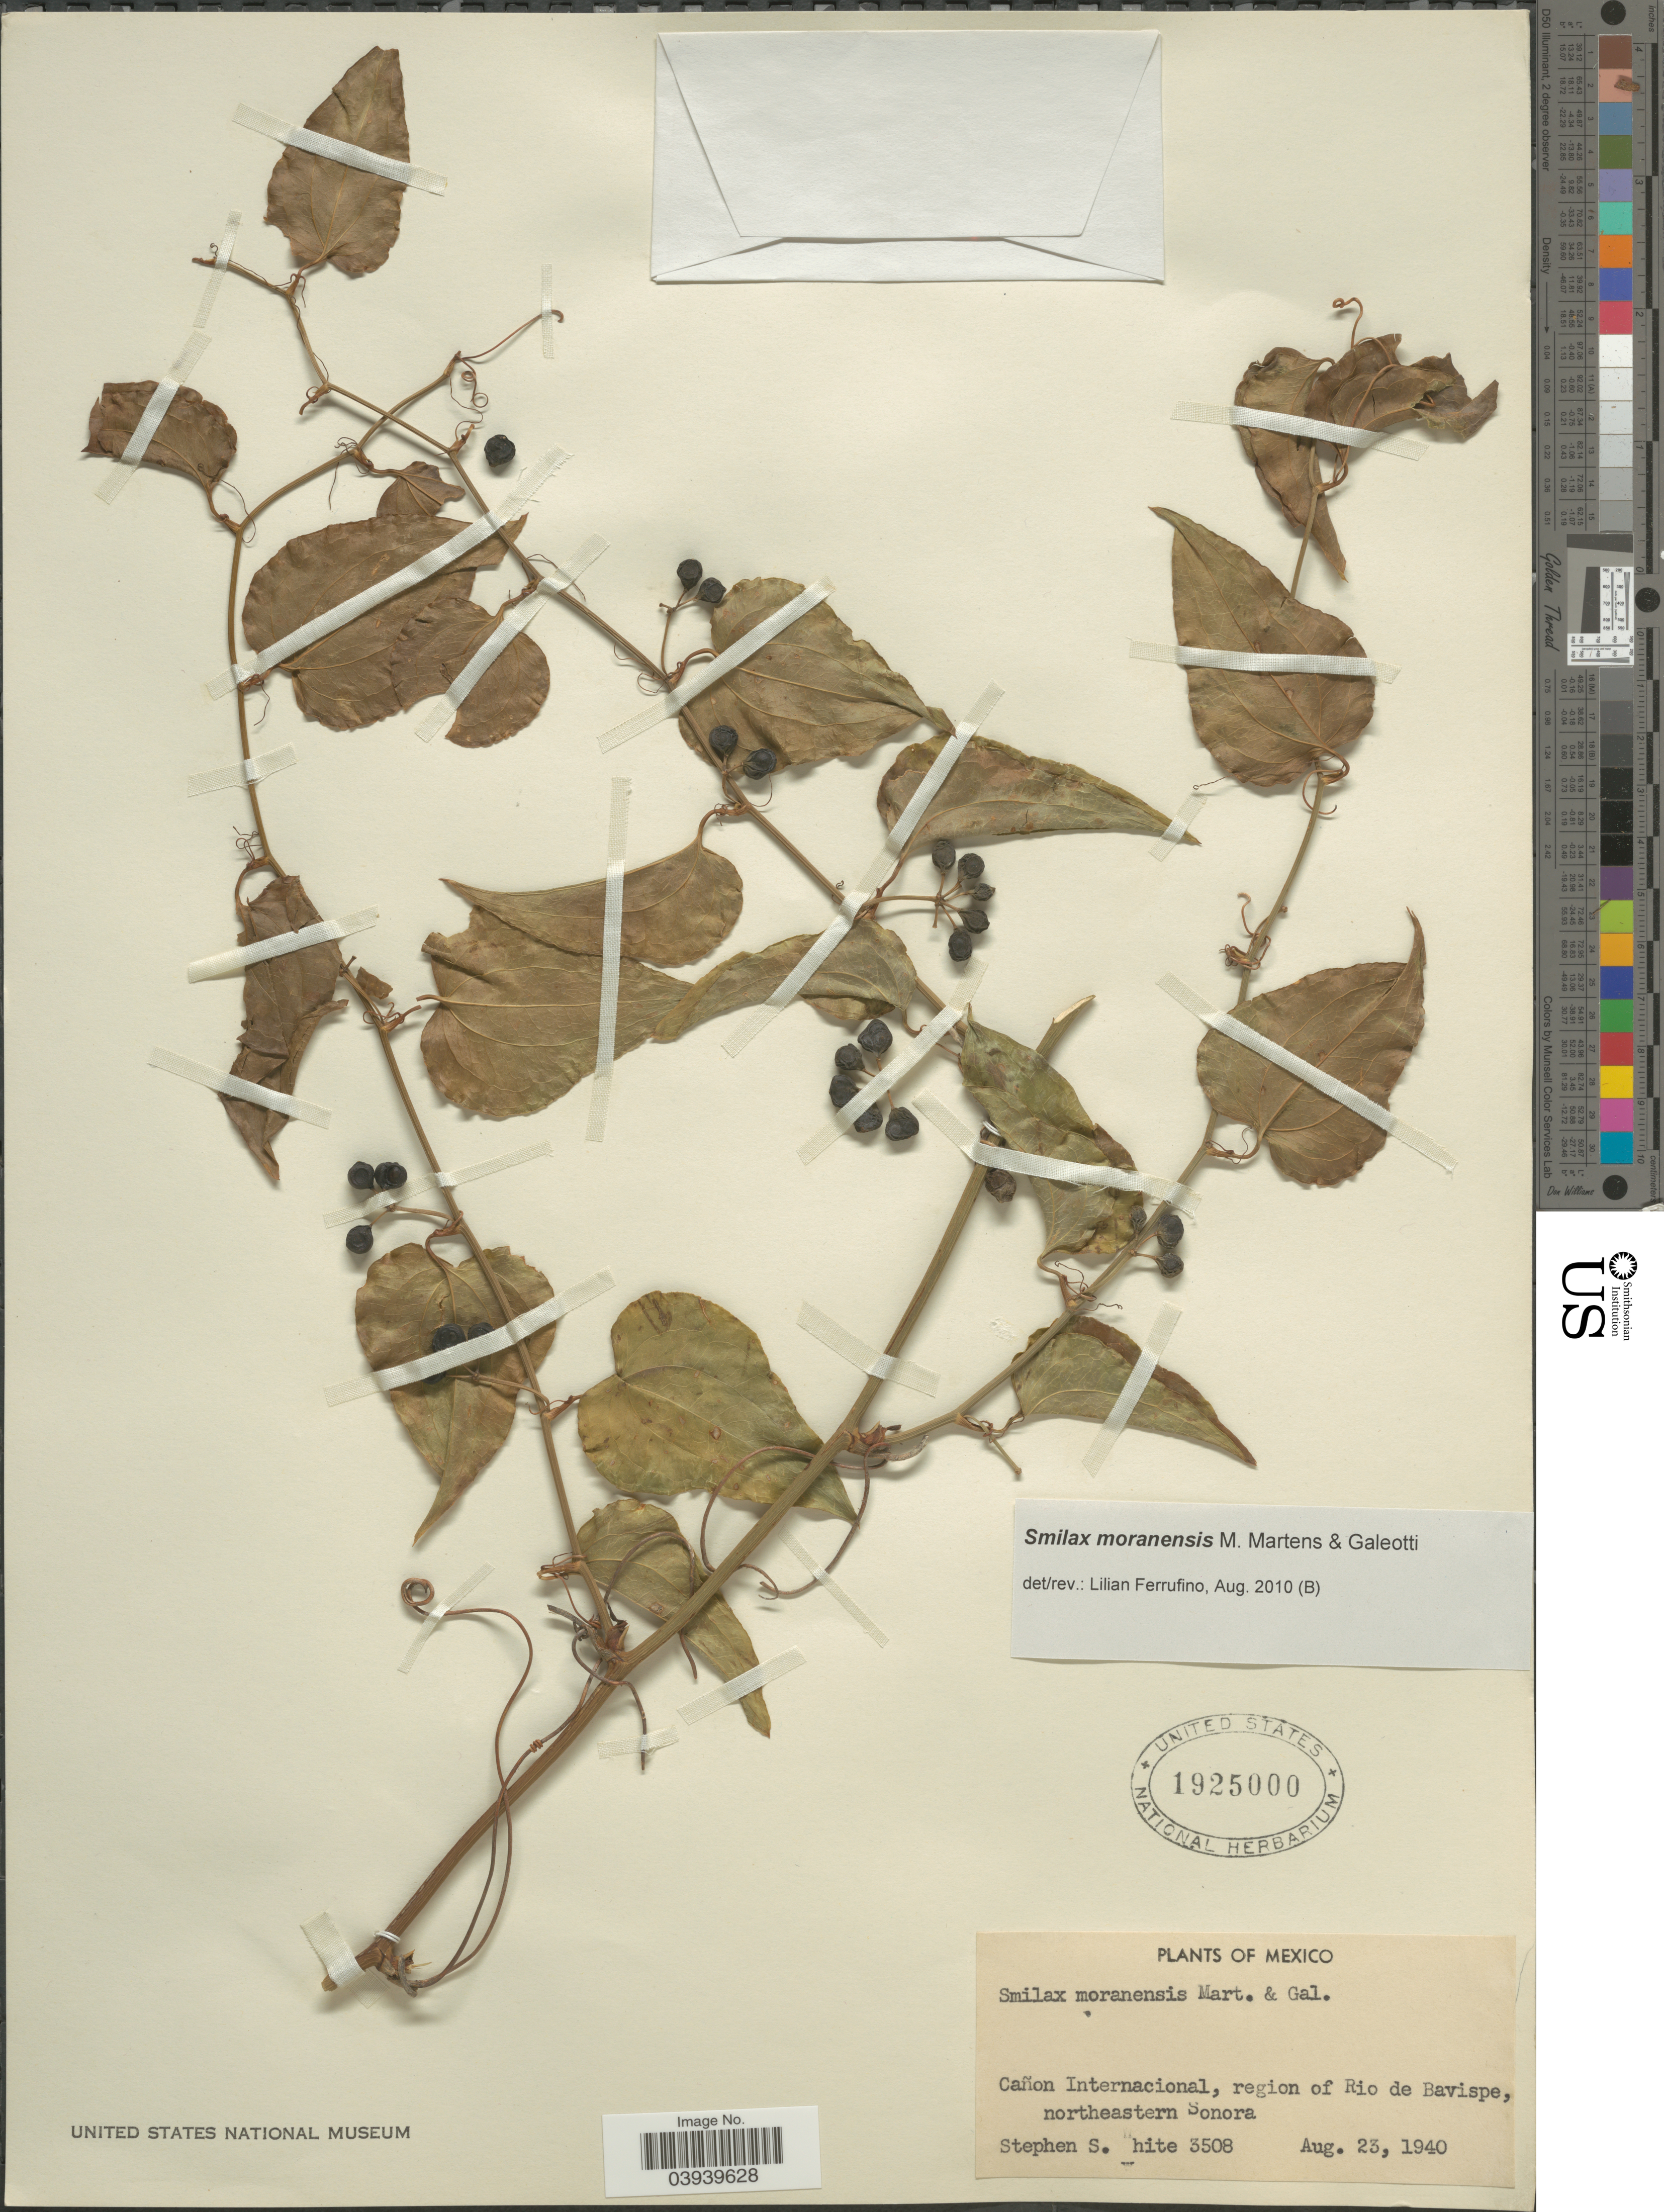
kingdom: Plantae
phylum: Tracheophyta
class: Liliopsida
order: Liliales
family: Smilacaceae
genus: Smilax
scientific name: Smilax moranensis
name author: M. Martens & Galeotti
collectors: S. S. White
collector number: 3508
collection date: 1940-08-23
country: Mexico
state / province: Sonora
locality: Cañon Internacional, region of Rio de Bavispe, northeastern Sonora.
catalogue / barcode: US 1925000